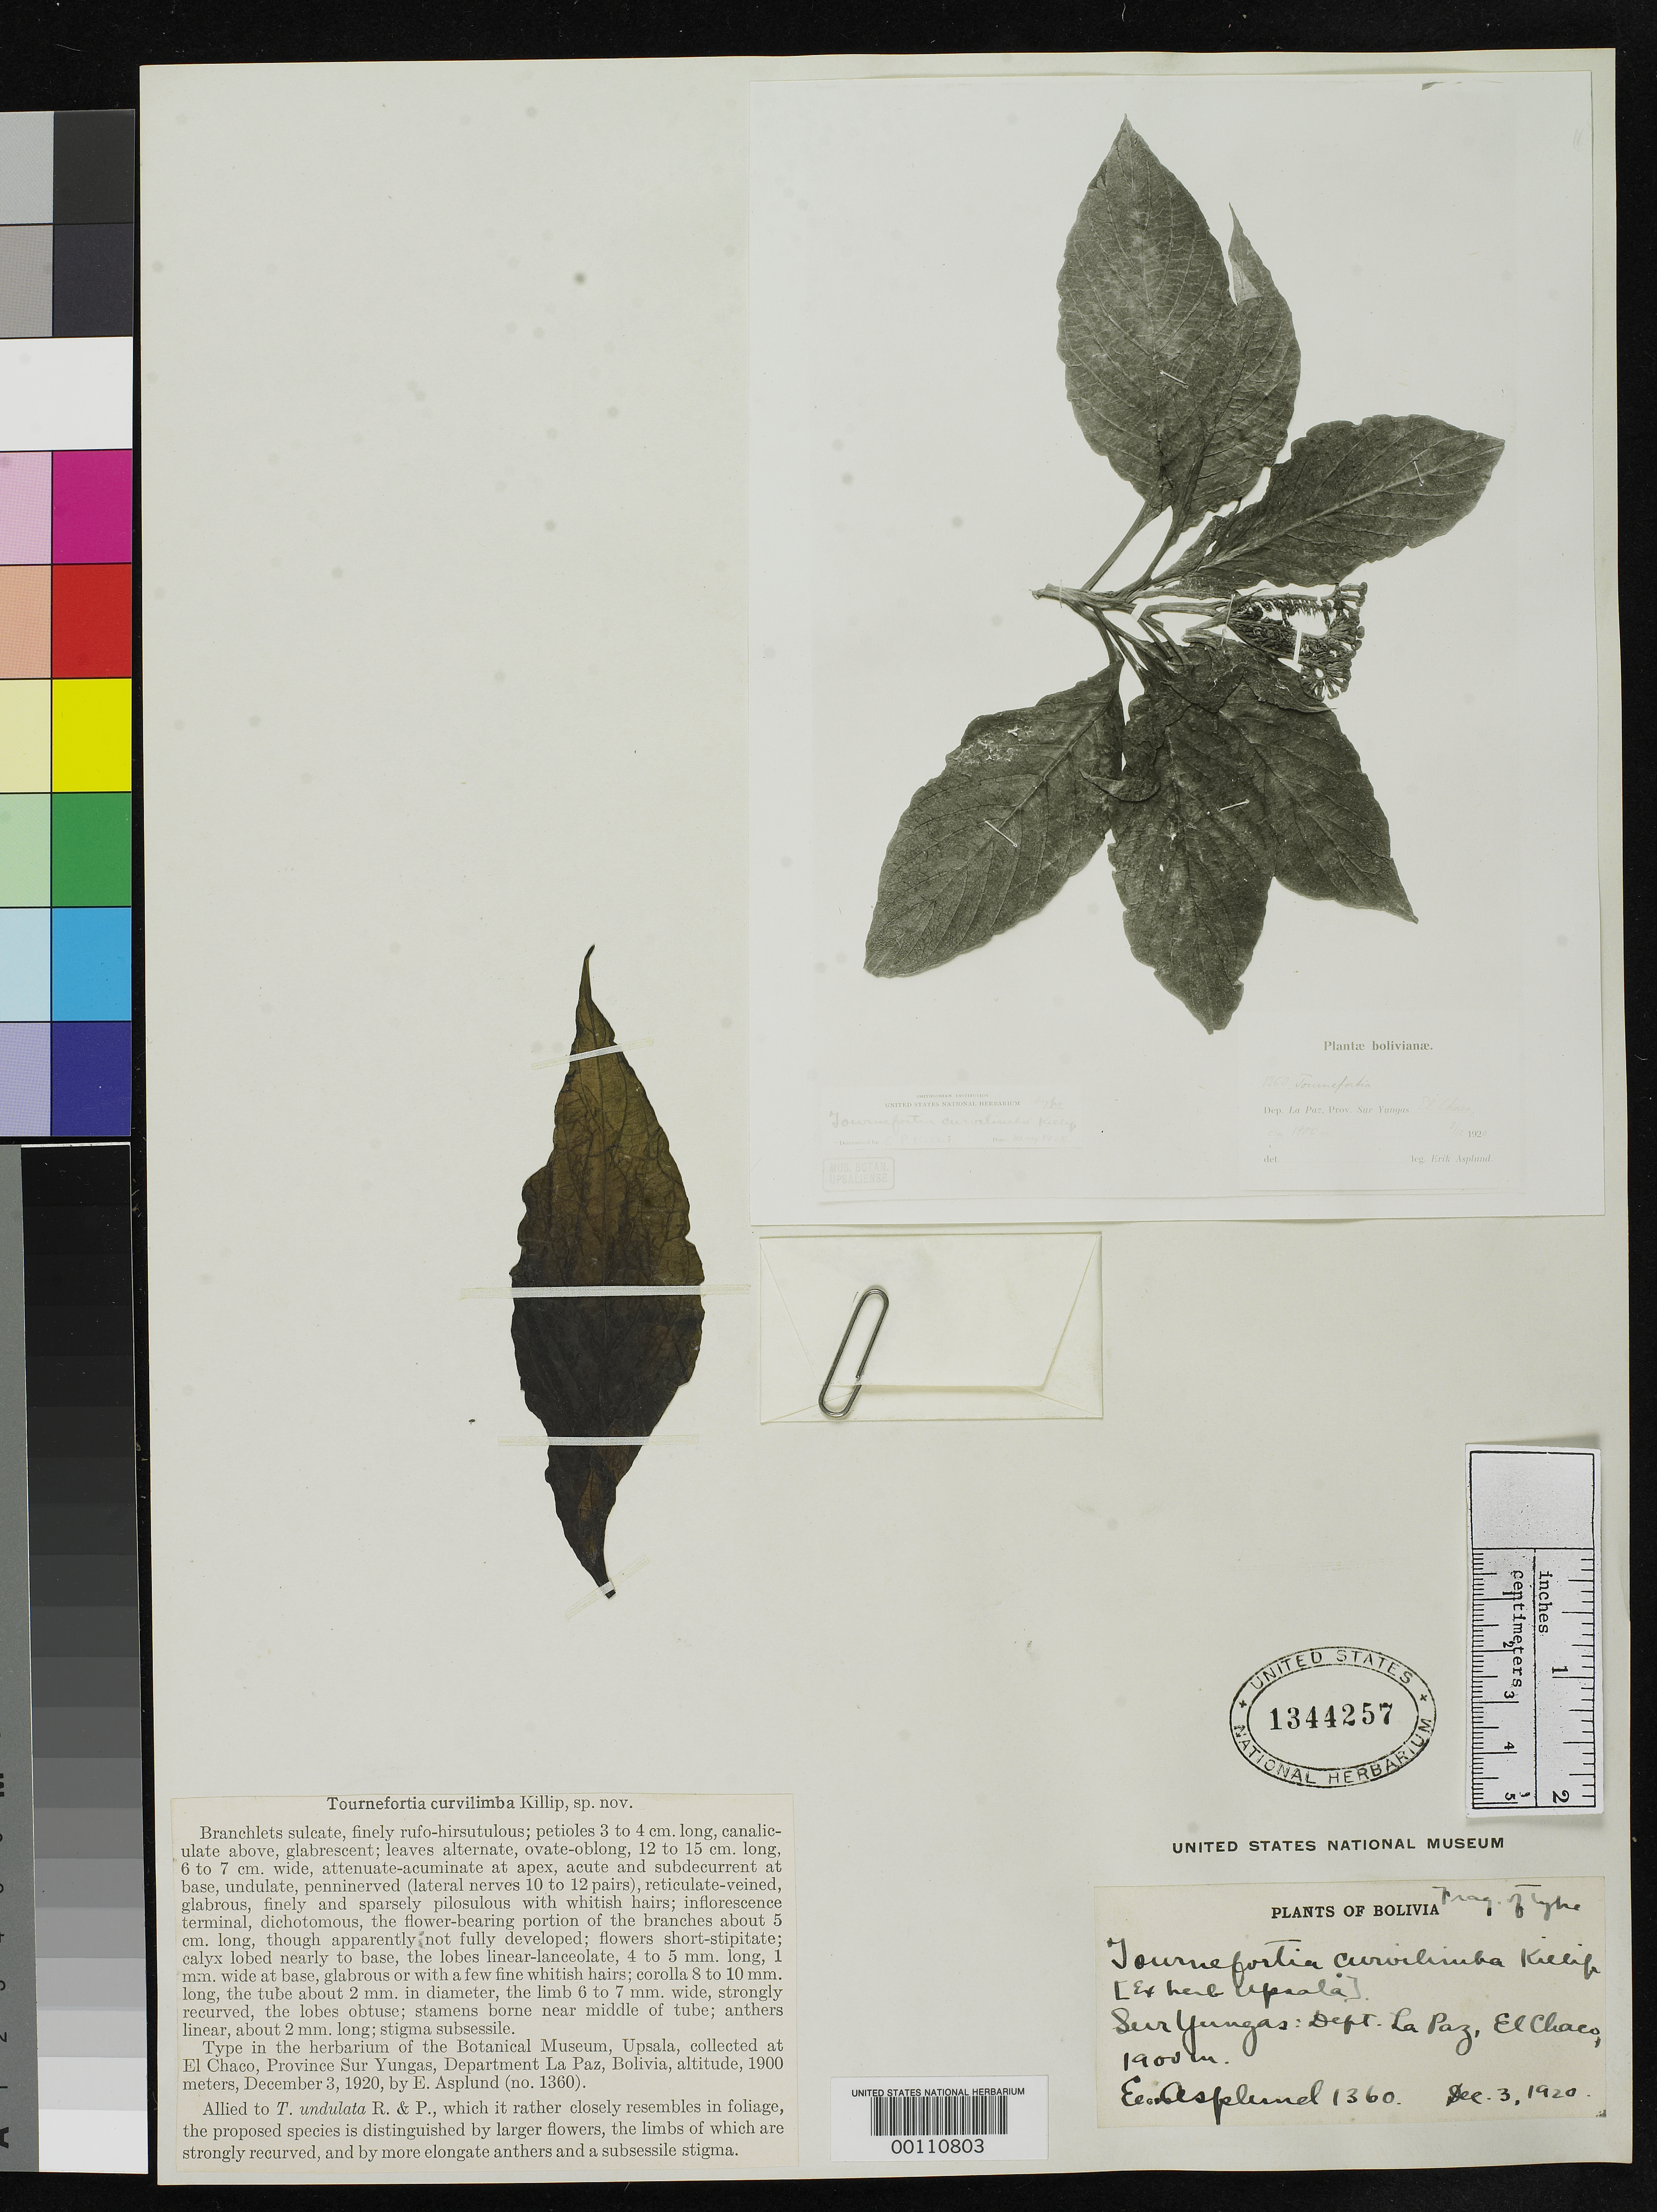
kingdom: Plantae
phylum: Tracheophyta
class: Magnoliopsida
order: Boraginales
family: Heliotropiaceae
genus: Tournefortia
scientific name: Tournefortia curvilimba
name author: Killip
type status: Isotype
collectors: E. Asplund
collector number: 1360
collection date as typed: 03 Dec 1920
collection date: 1920-12-03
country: Bolivia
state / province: La Paz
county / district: Sud Yungas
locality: El Chaco.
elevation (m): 1900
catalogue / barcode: US 1344257